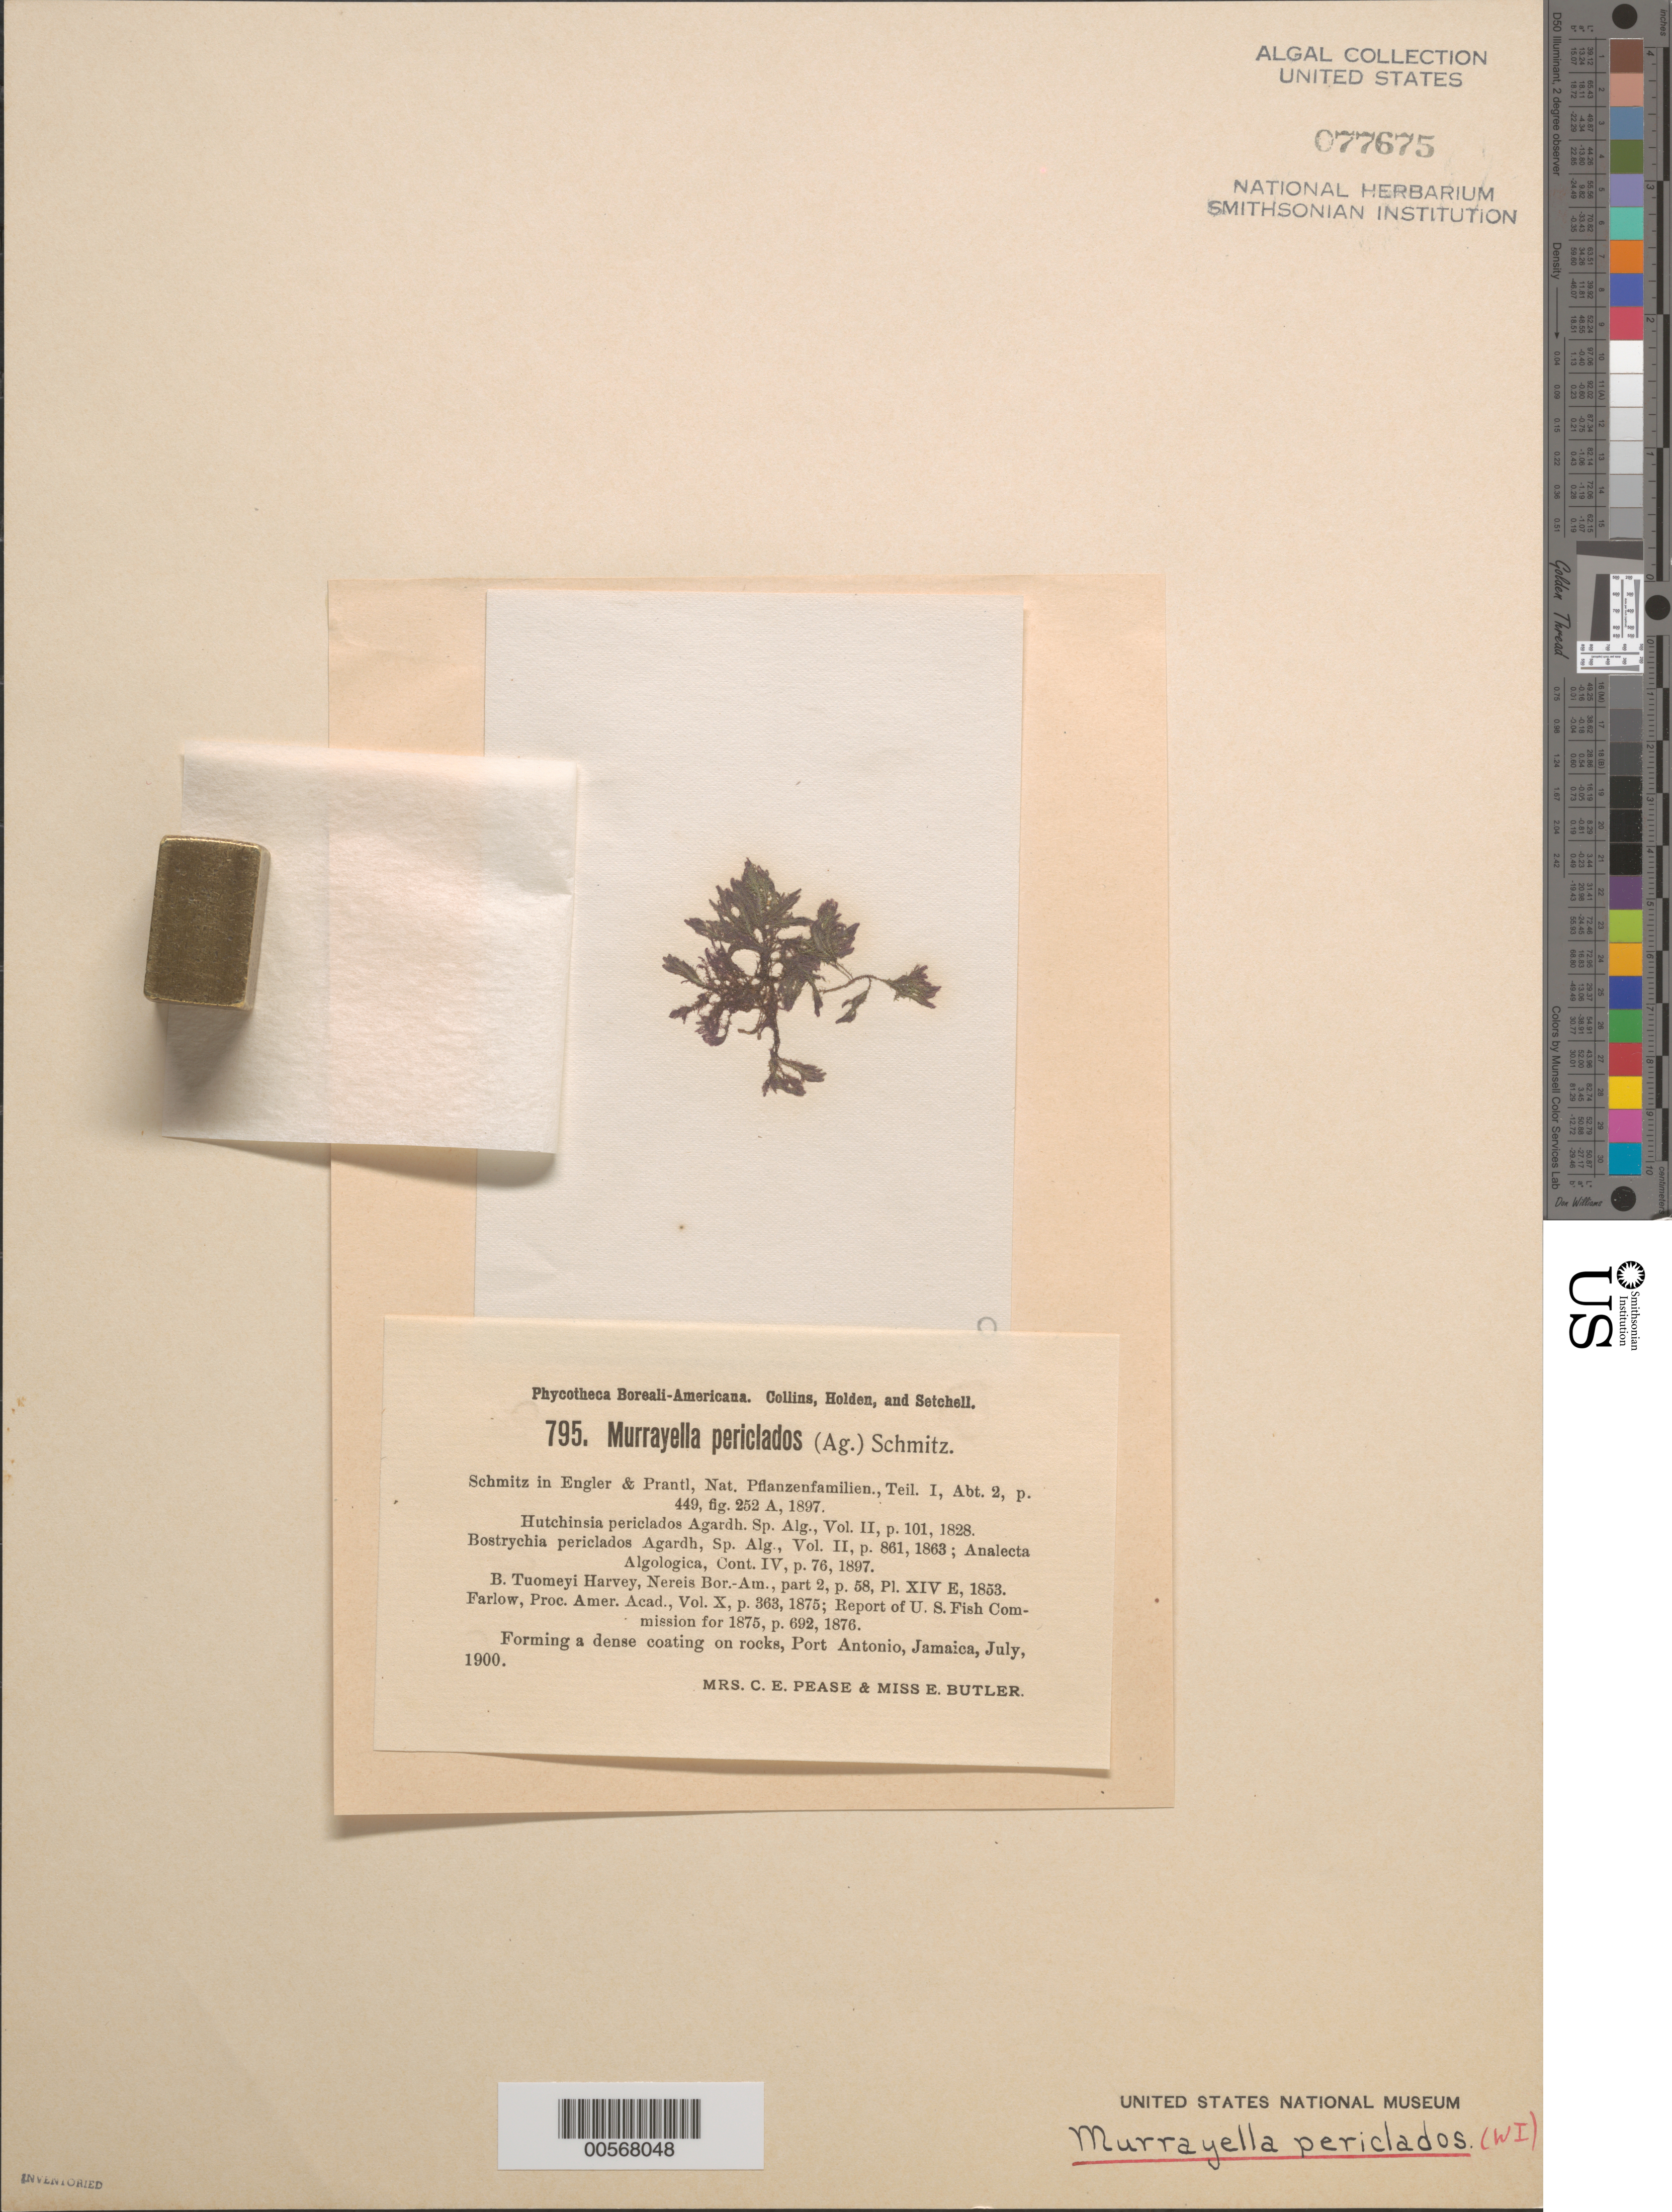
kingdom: Plantae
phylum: Rhodophyta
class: Florideophyceae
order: Ceramiales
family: Rhodomelaceae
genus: Murrayella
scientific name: Murrayella periclados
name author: (C. Agardh) F. Schmitz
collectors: C. Pease & E. Butler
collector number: PB-A 795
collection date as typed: Jul 1900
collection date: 1900-07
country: Jamaica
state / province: Portland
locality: Port Antonio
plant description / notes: Collins, Holden & Setchell, Phycotheca Boreali-Americana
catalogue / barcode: US 77675